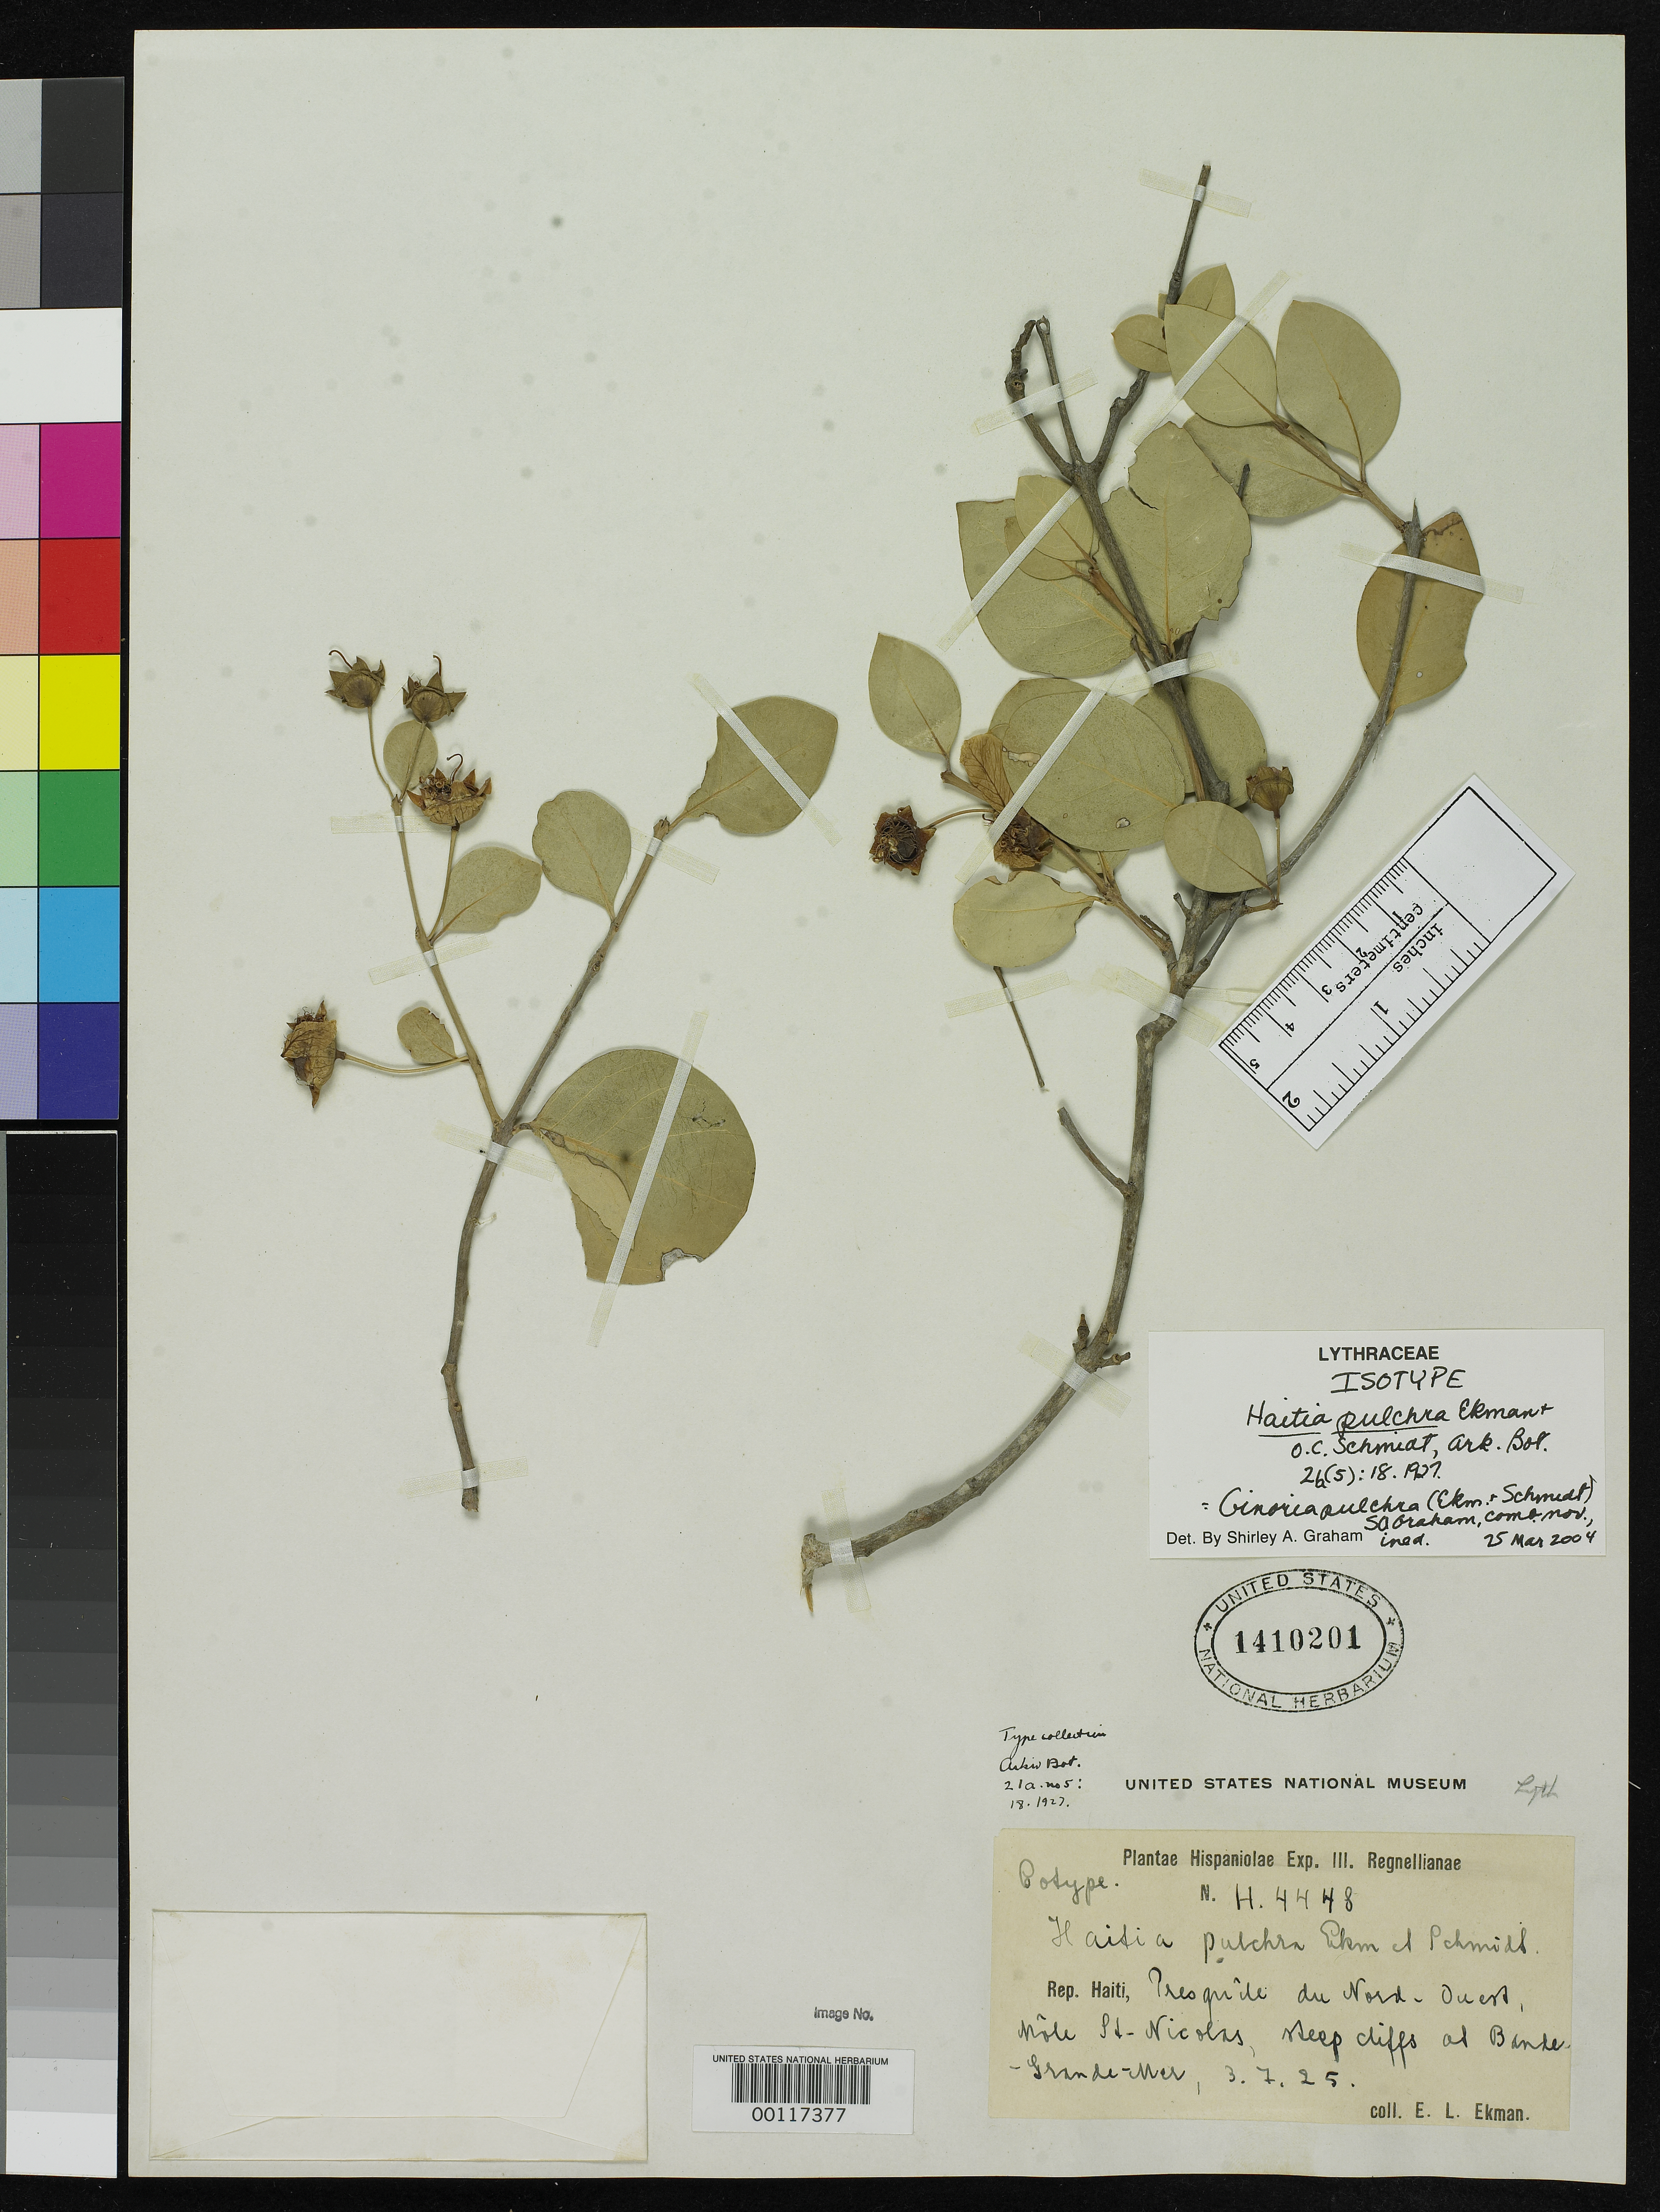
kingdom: Plantae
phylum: Tracheophyta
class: Magnoliopsida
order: Myrtales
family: Lythraceae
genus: Haitia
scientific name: Haitia pulchra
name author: Ekman & O.C. Schmidt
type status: Isotype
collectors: E. L. Ekman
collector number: H 4448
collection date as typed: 03 Jul 1925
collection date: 1925-07-03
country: Haiti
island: Hispaniola Island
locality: Presque du Nord-Ouest, Mole St.-Nicolas, steep cliffs at Bande-Grande-Mer.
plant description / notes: Annotated by S. Graham (2004) as Ginoria pulchra (Ekm. & Schmidt) S.A. Graham, comb. nov. ined.; "Cotype"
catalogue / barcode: US 1410201